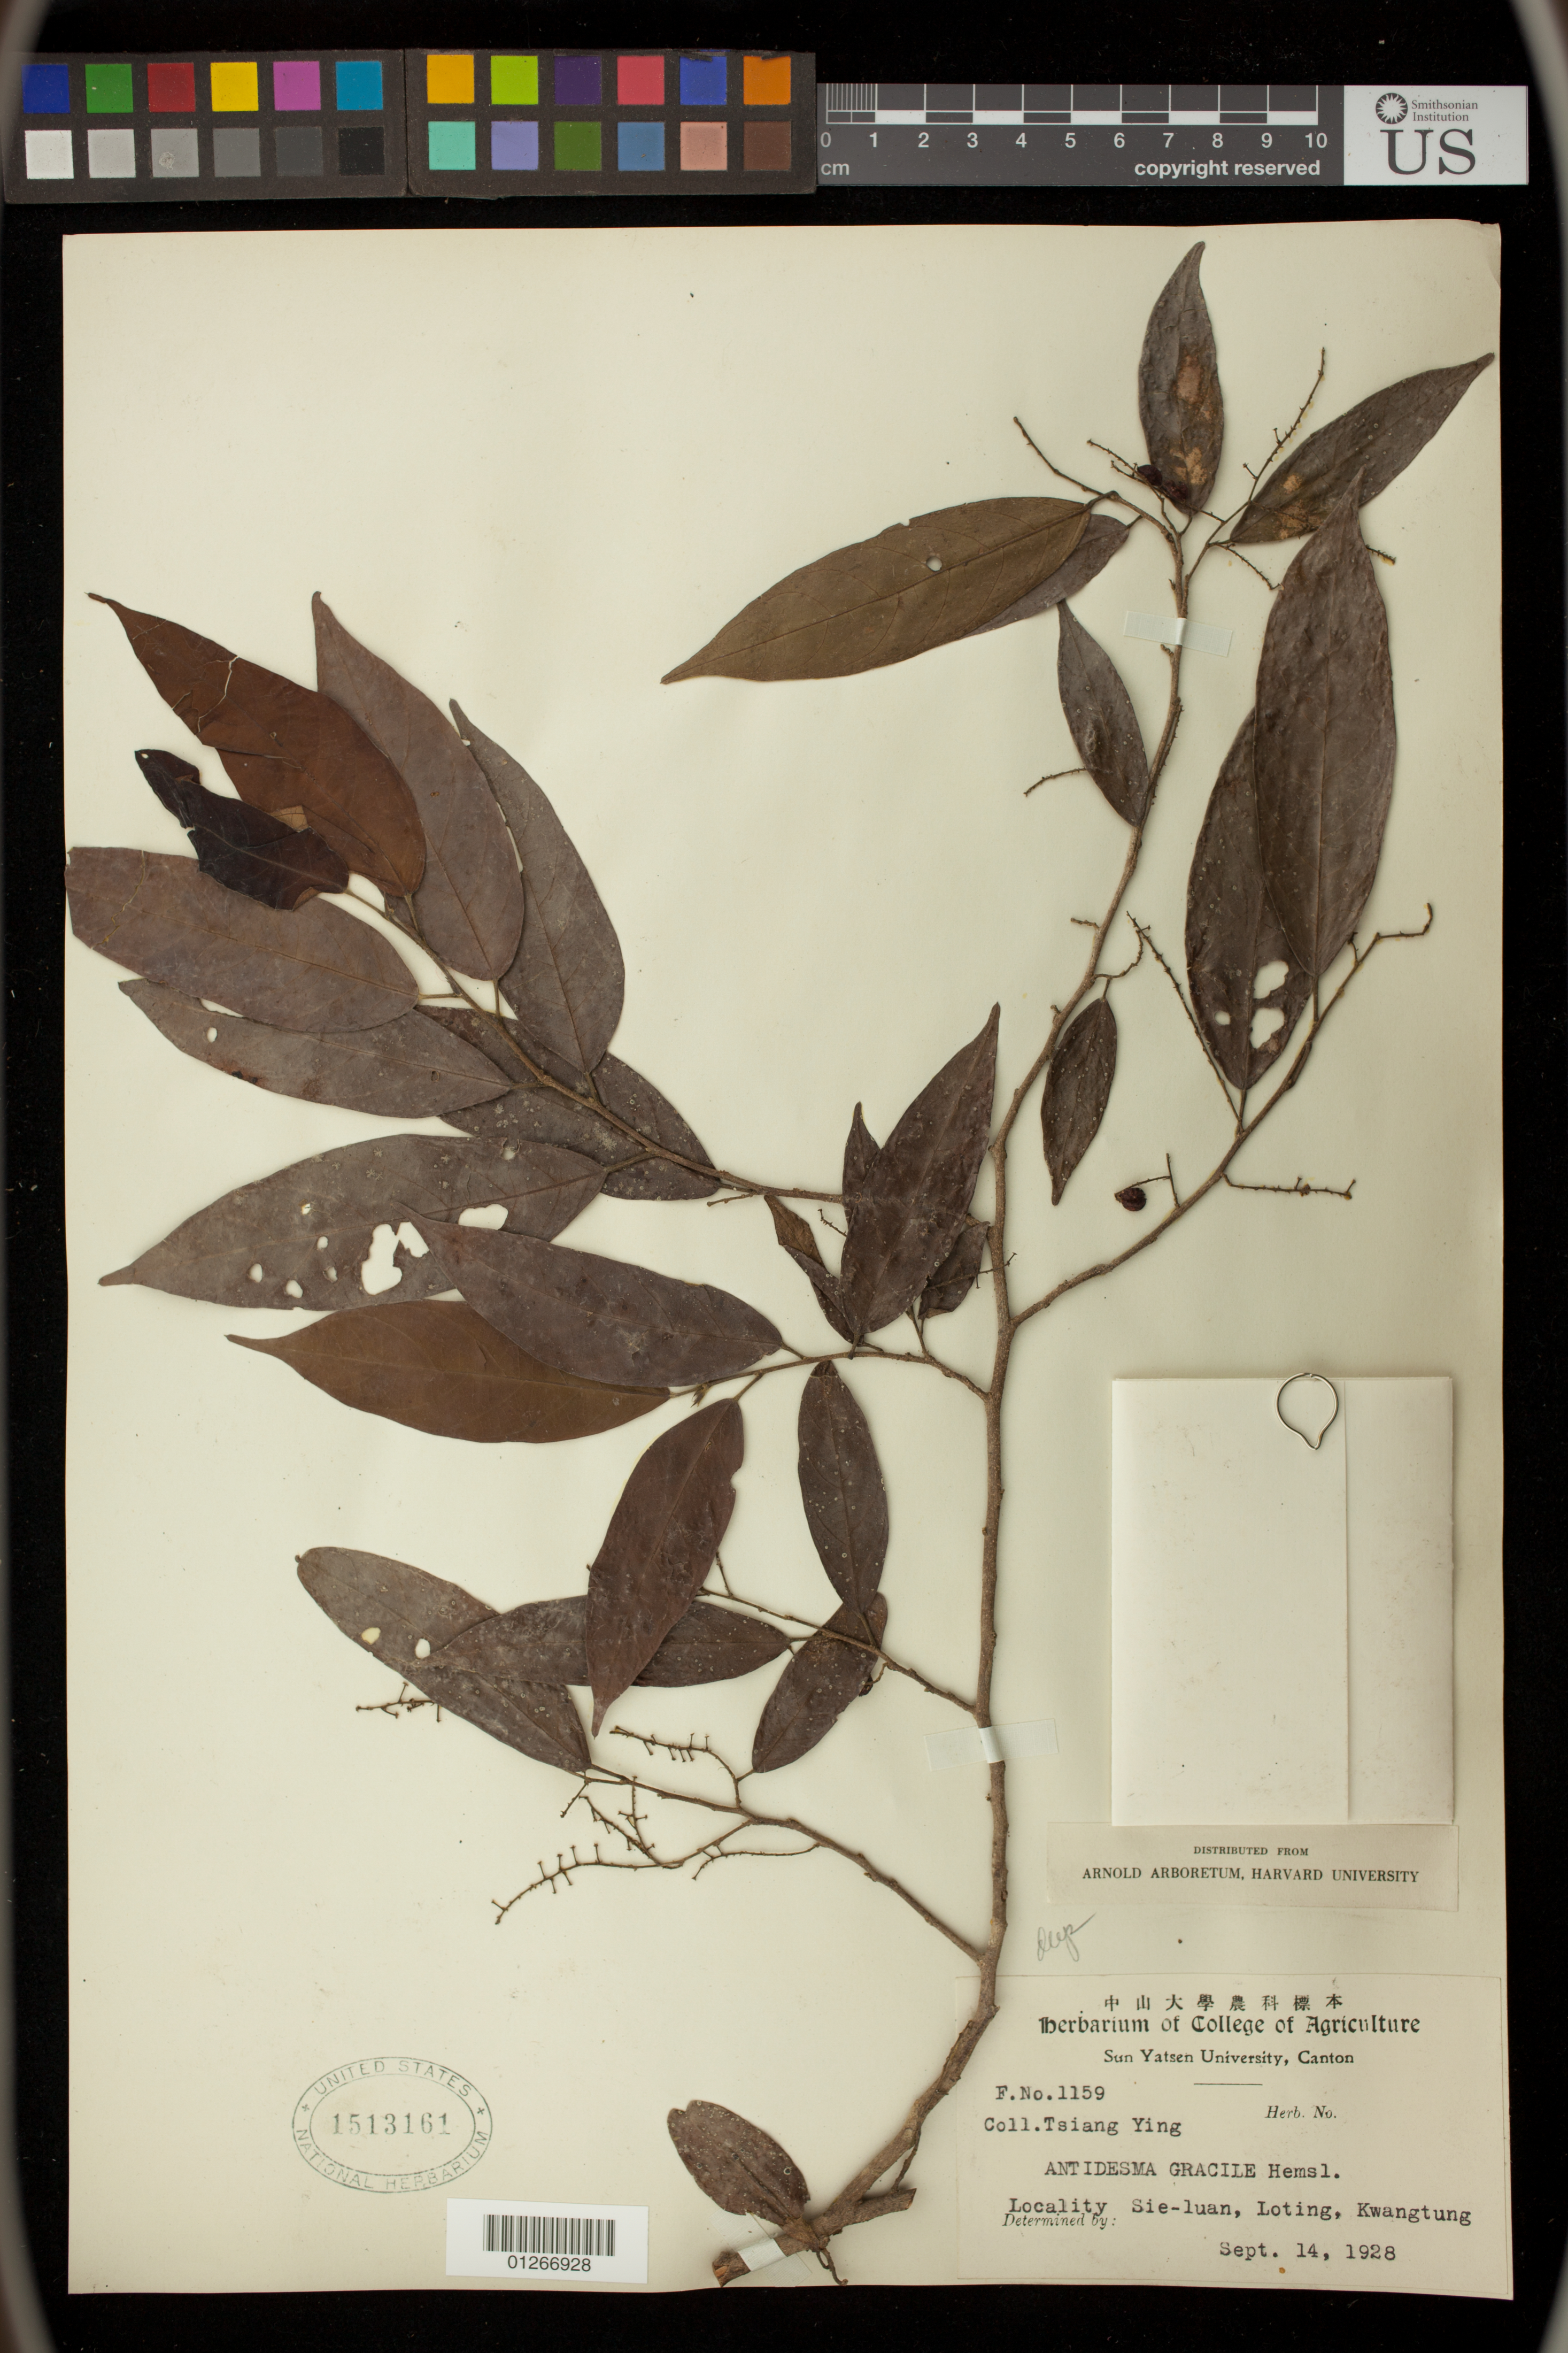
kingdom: Plantae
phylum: Tracheophyta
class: Magnoliopsida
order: Malpighiales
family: Phyllanthaceae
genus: Antidesma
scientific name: Antidesma gracile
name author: Hemsl.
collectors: Y. Tsiang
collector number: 1159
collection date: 1928-09-14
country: China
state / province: Guangdong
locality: Sie-luan, Loting, Kwangtung (Guangdong)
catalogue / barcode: US 1513161